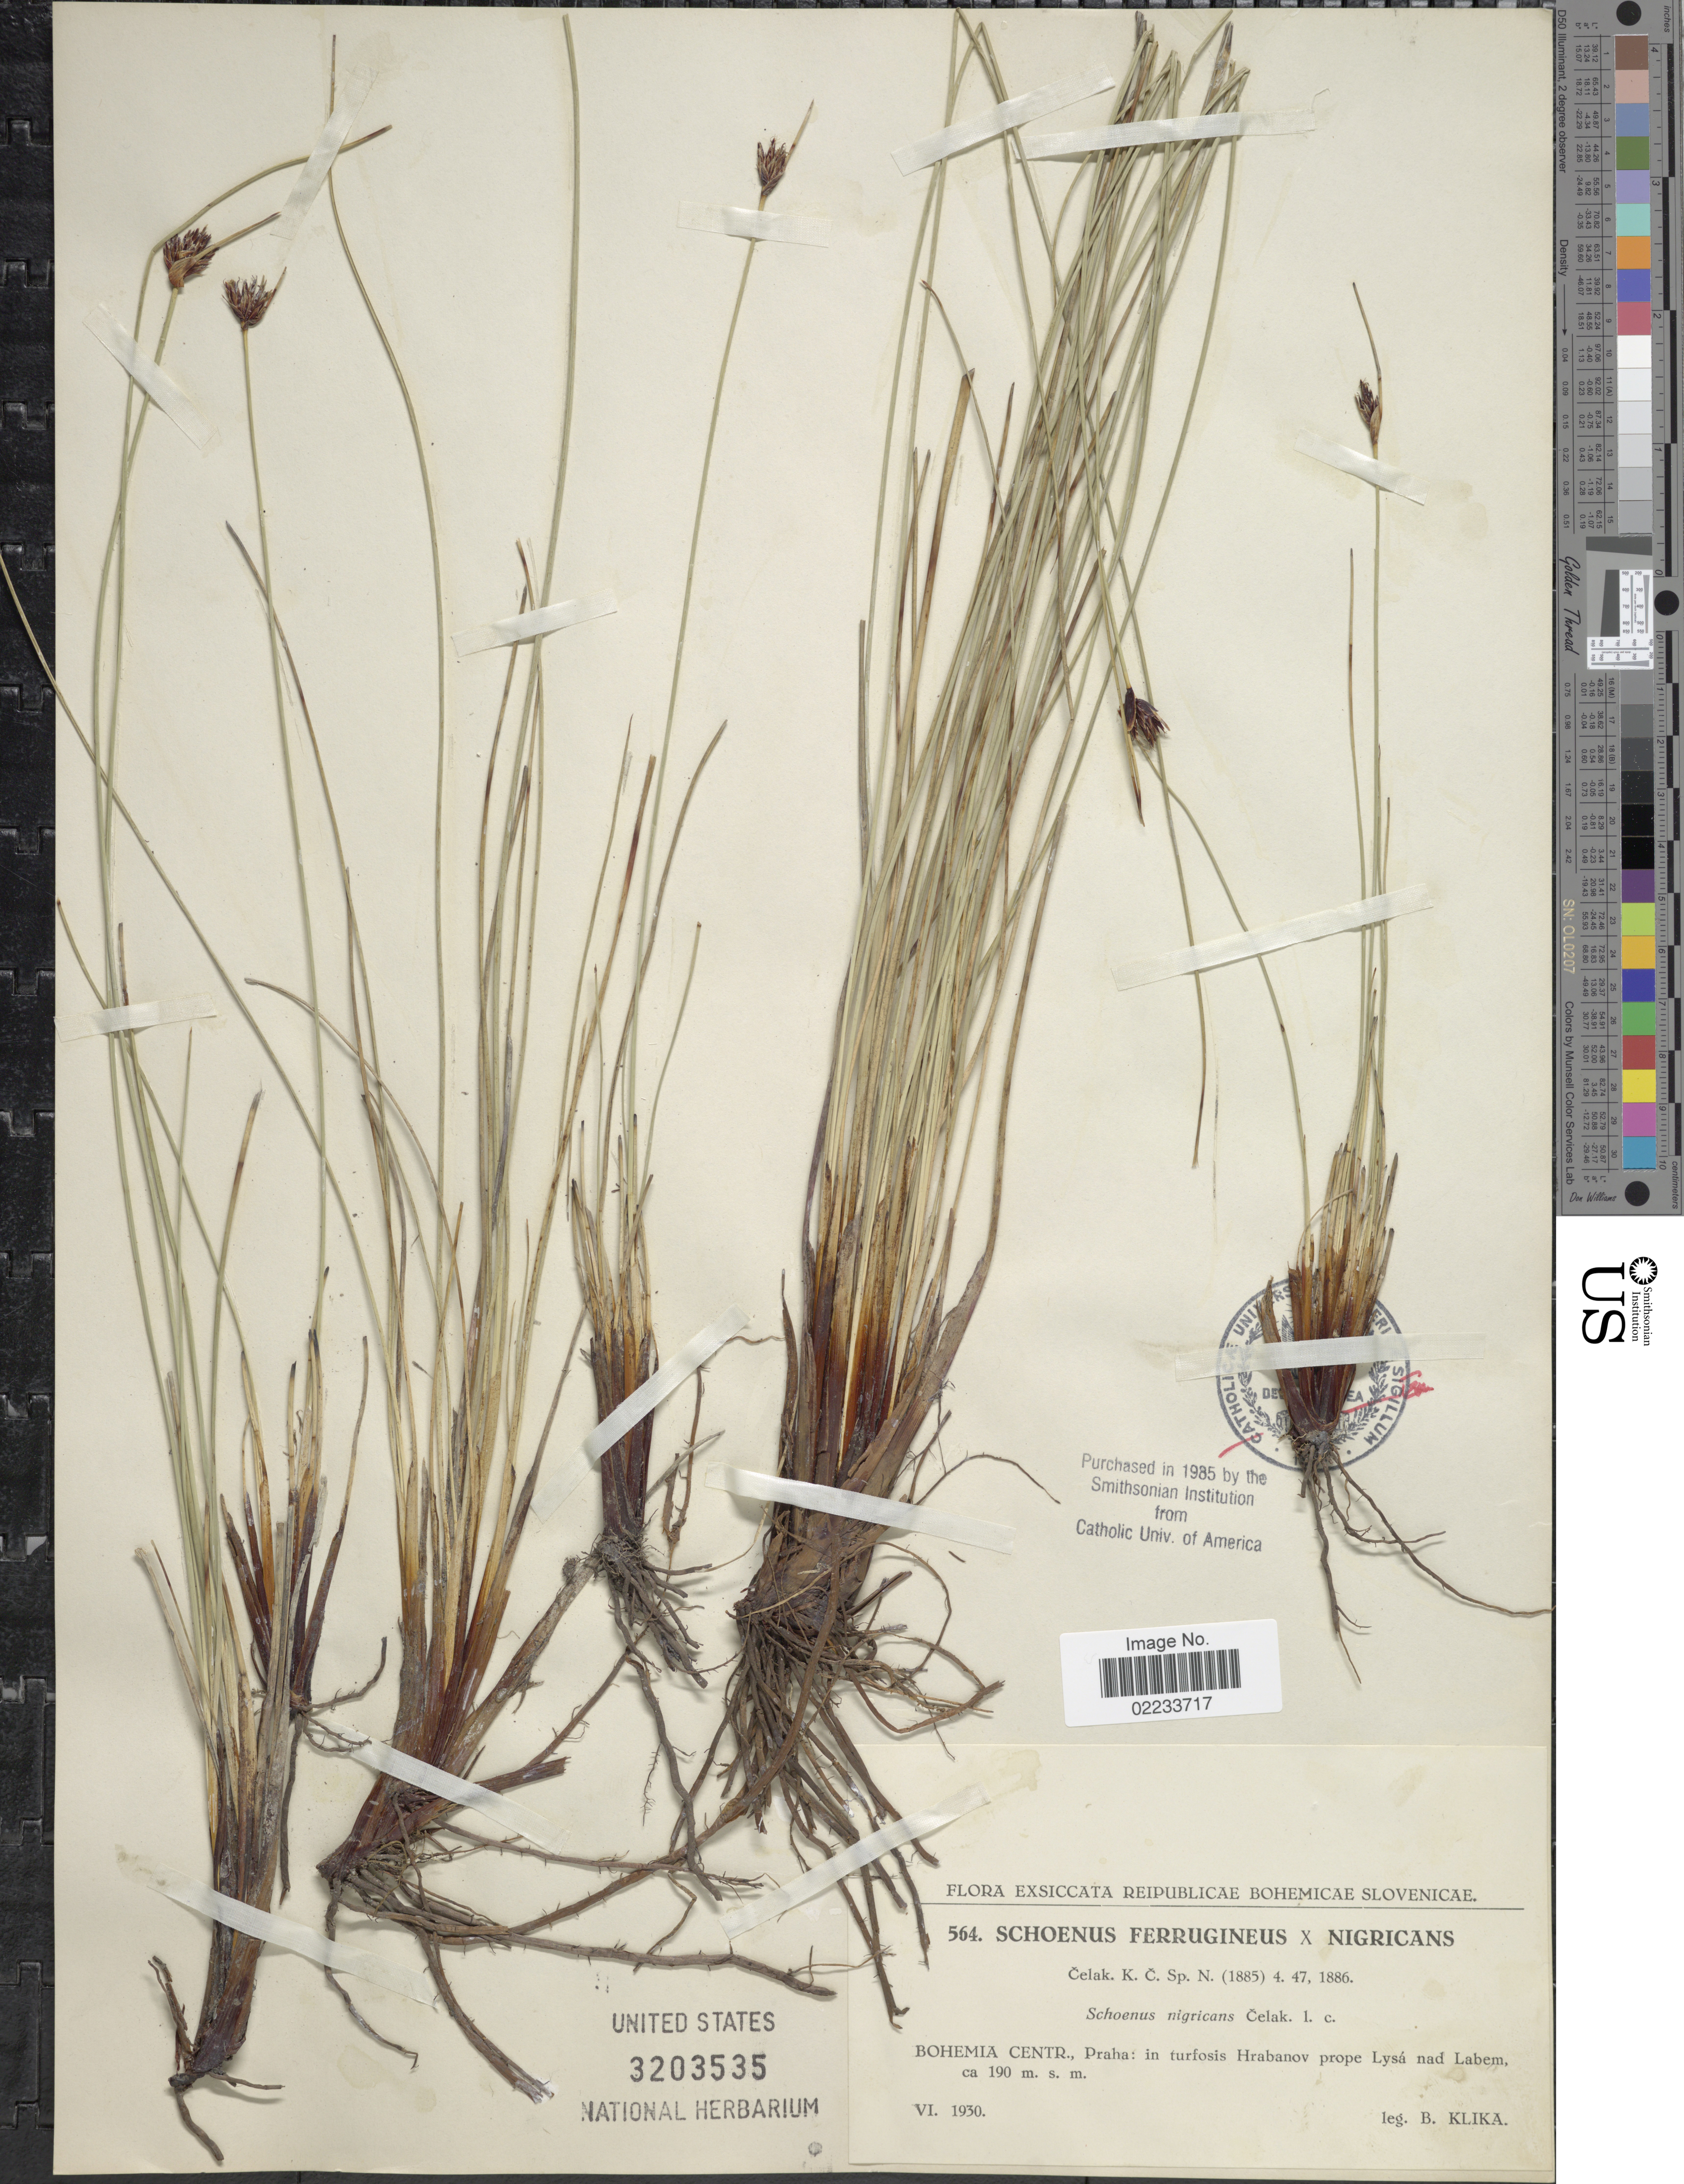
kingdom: Plantae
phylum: Tracheophyta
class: Liliopsida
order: Poales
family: Cyperaceae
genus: Schoenus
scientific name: Schoenus ferrugineus x S. nigricans L.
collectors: B. Klika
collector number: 564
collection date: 1930-06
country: Czechia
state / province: Central Bohemian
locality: Bohemia Centr., Praha: in turfosis Hrabanov prope Lysá nad Labem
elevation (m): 190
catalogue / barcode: US 3203535